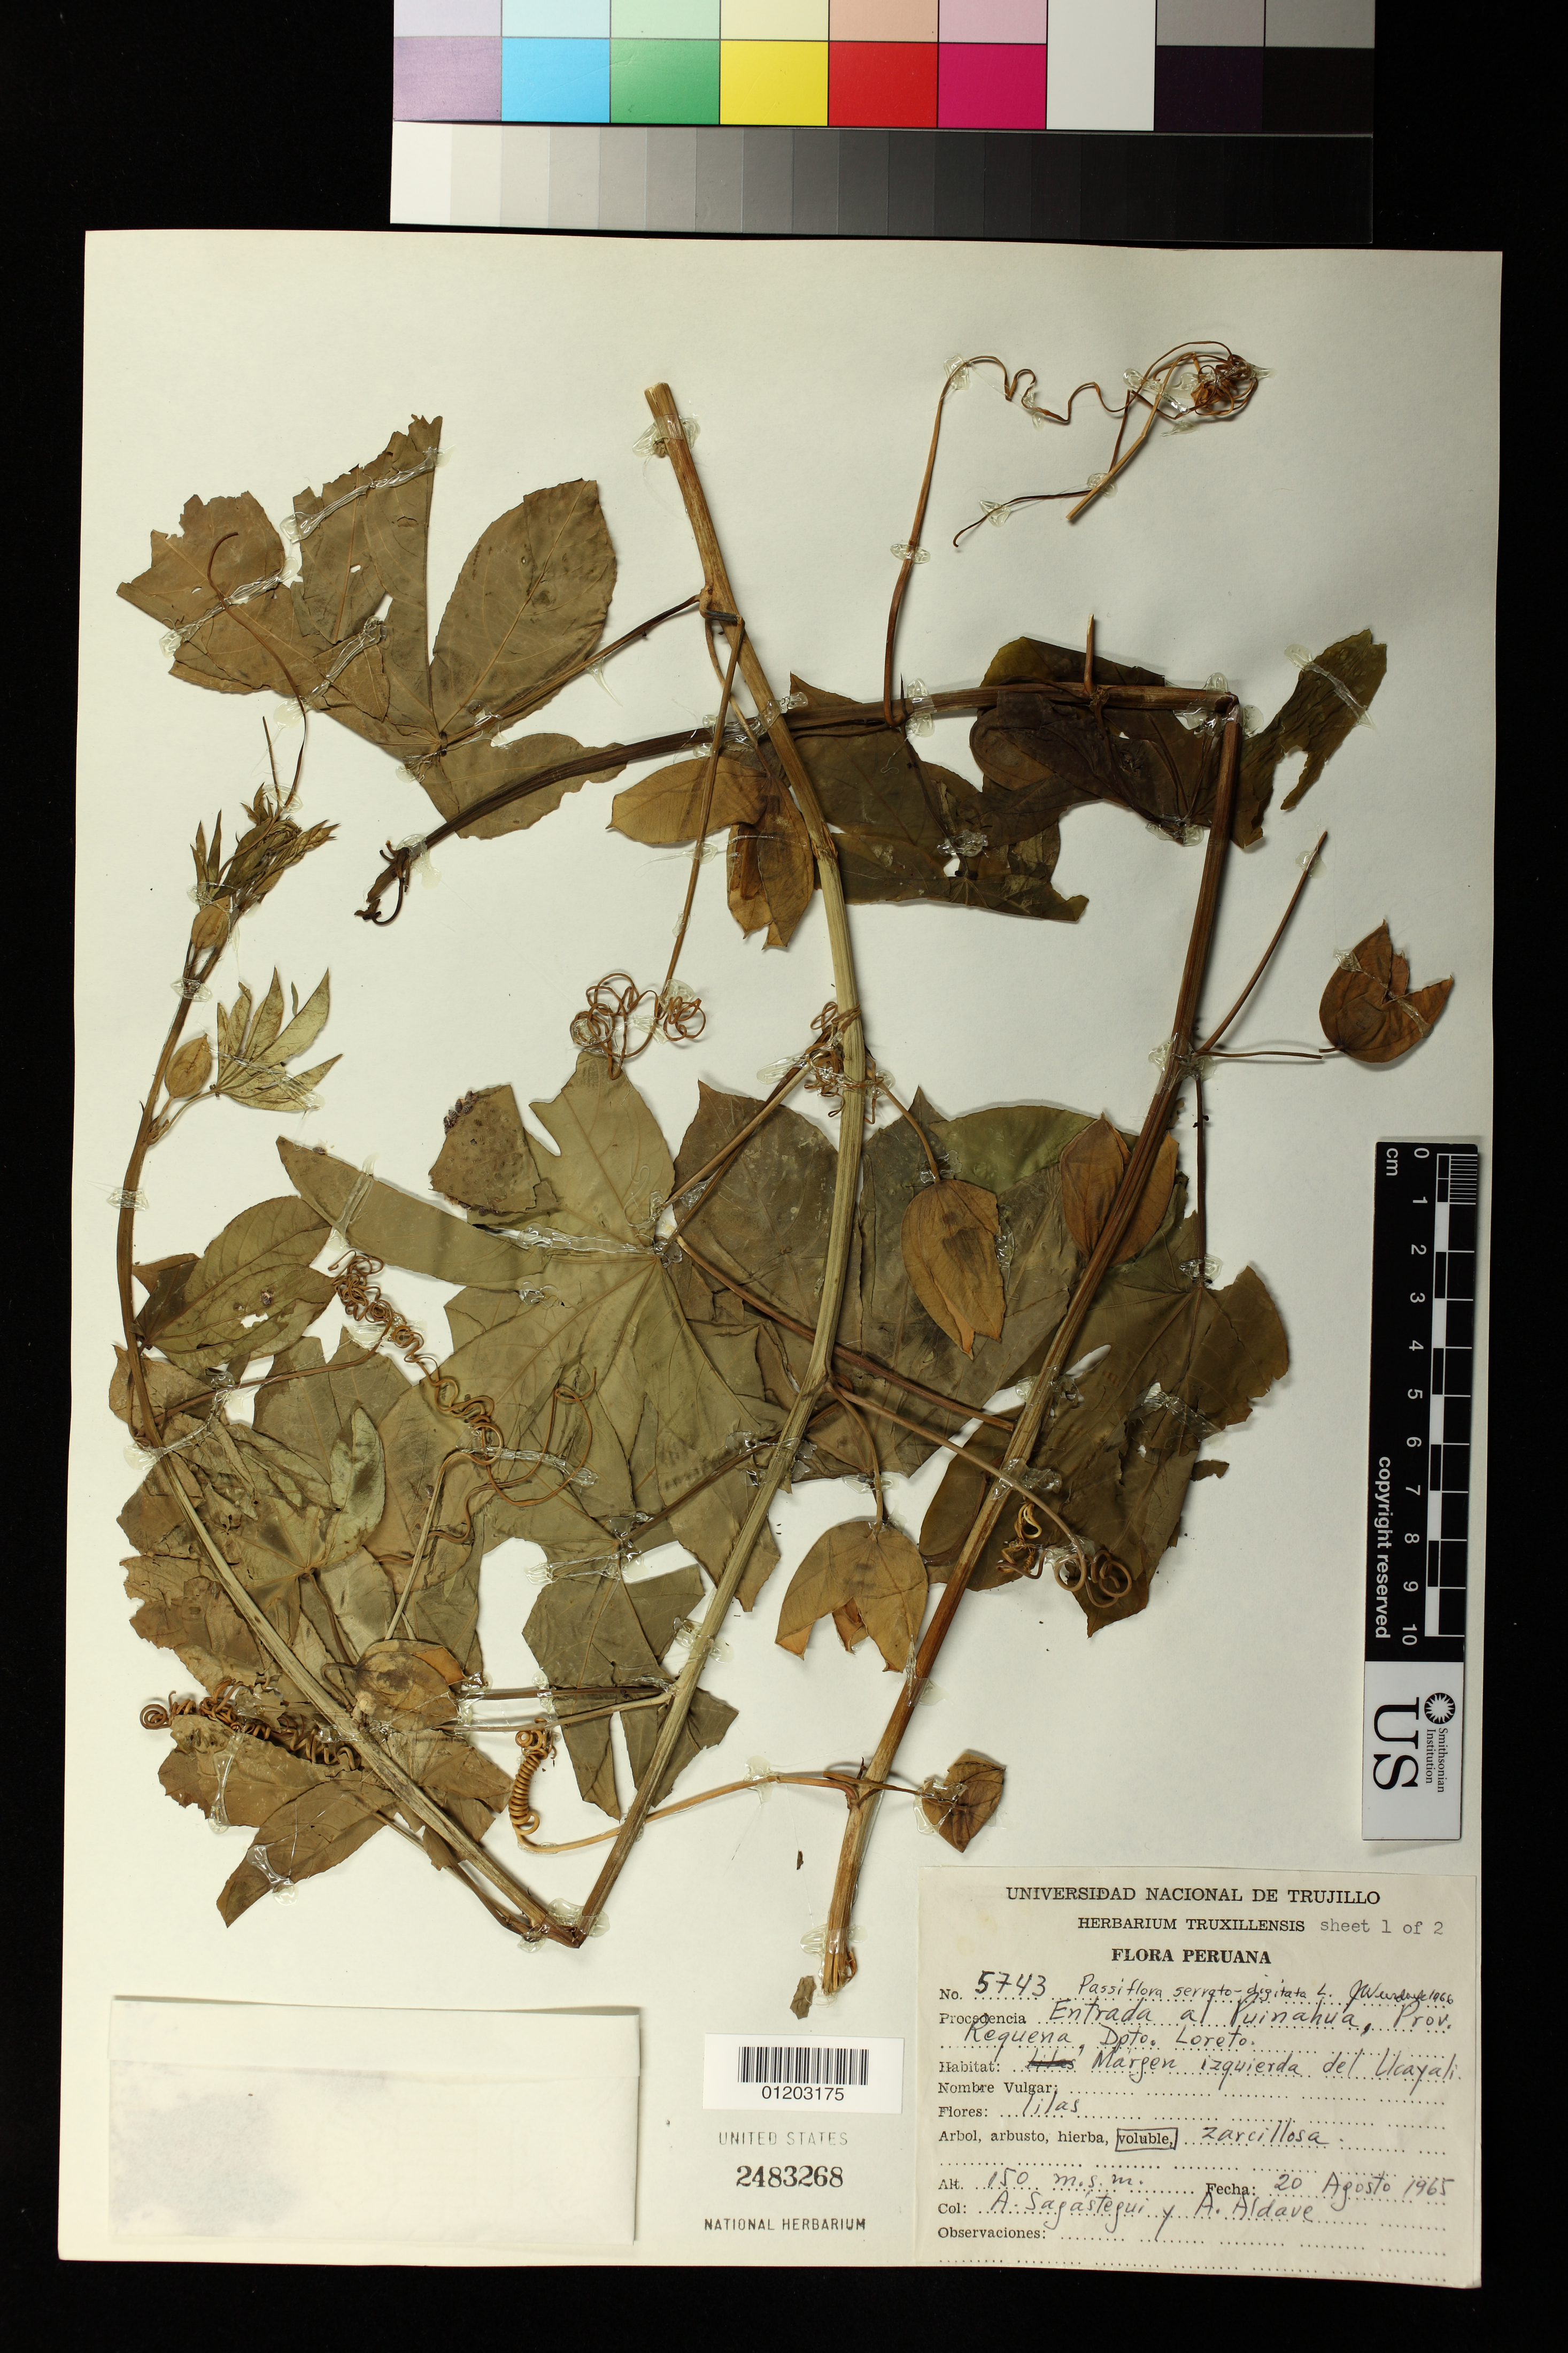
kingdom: Plantae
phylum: Tracheophyta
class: Magnoliopsida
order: Malpighiales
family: Passifloraceae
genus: Passiflora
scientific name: Passiflora serratodigitata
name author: L.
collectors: A. Sagástegui A. & A. Aldave Pajares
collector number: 5743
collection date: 1965-08-20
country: Peru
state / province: Loreto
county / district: Requena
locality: Entrada al Puinahua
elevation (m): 150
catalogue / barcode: US 2483268